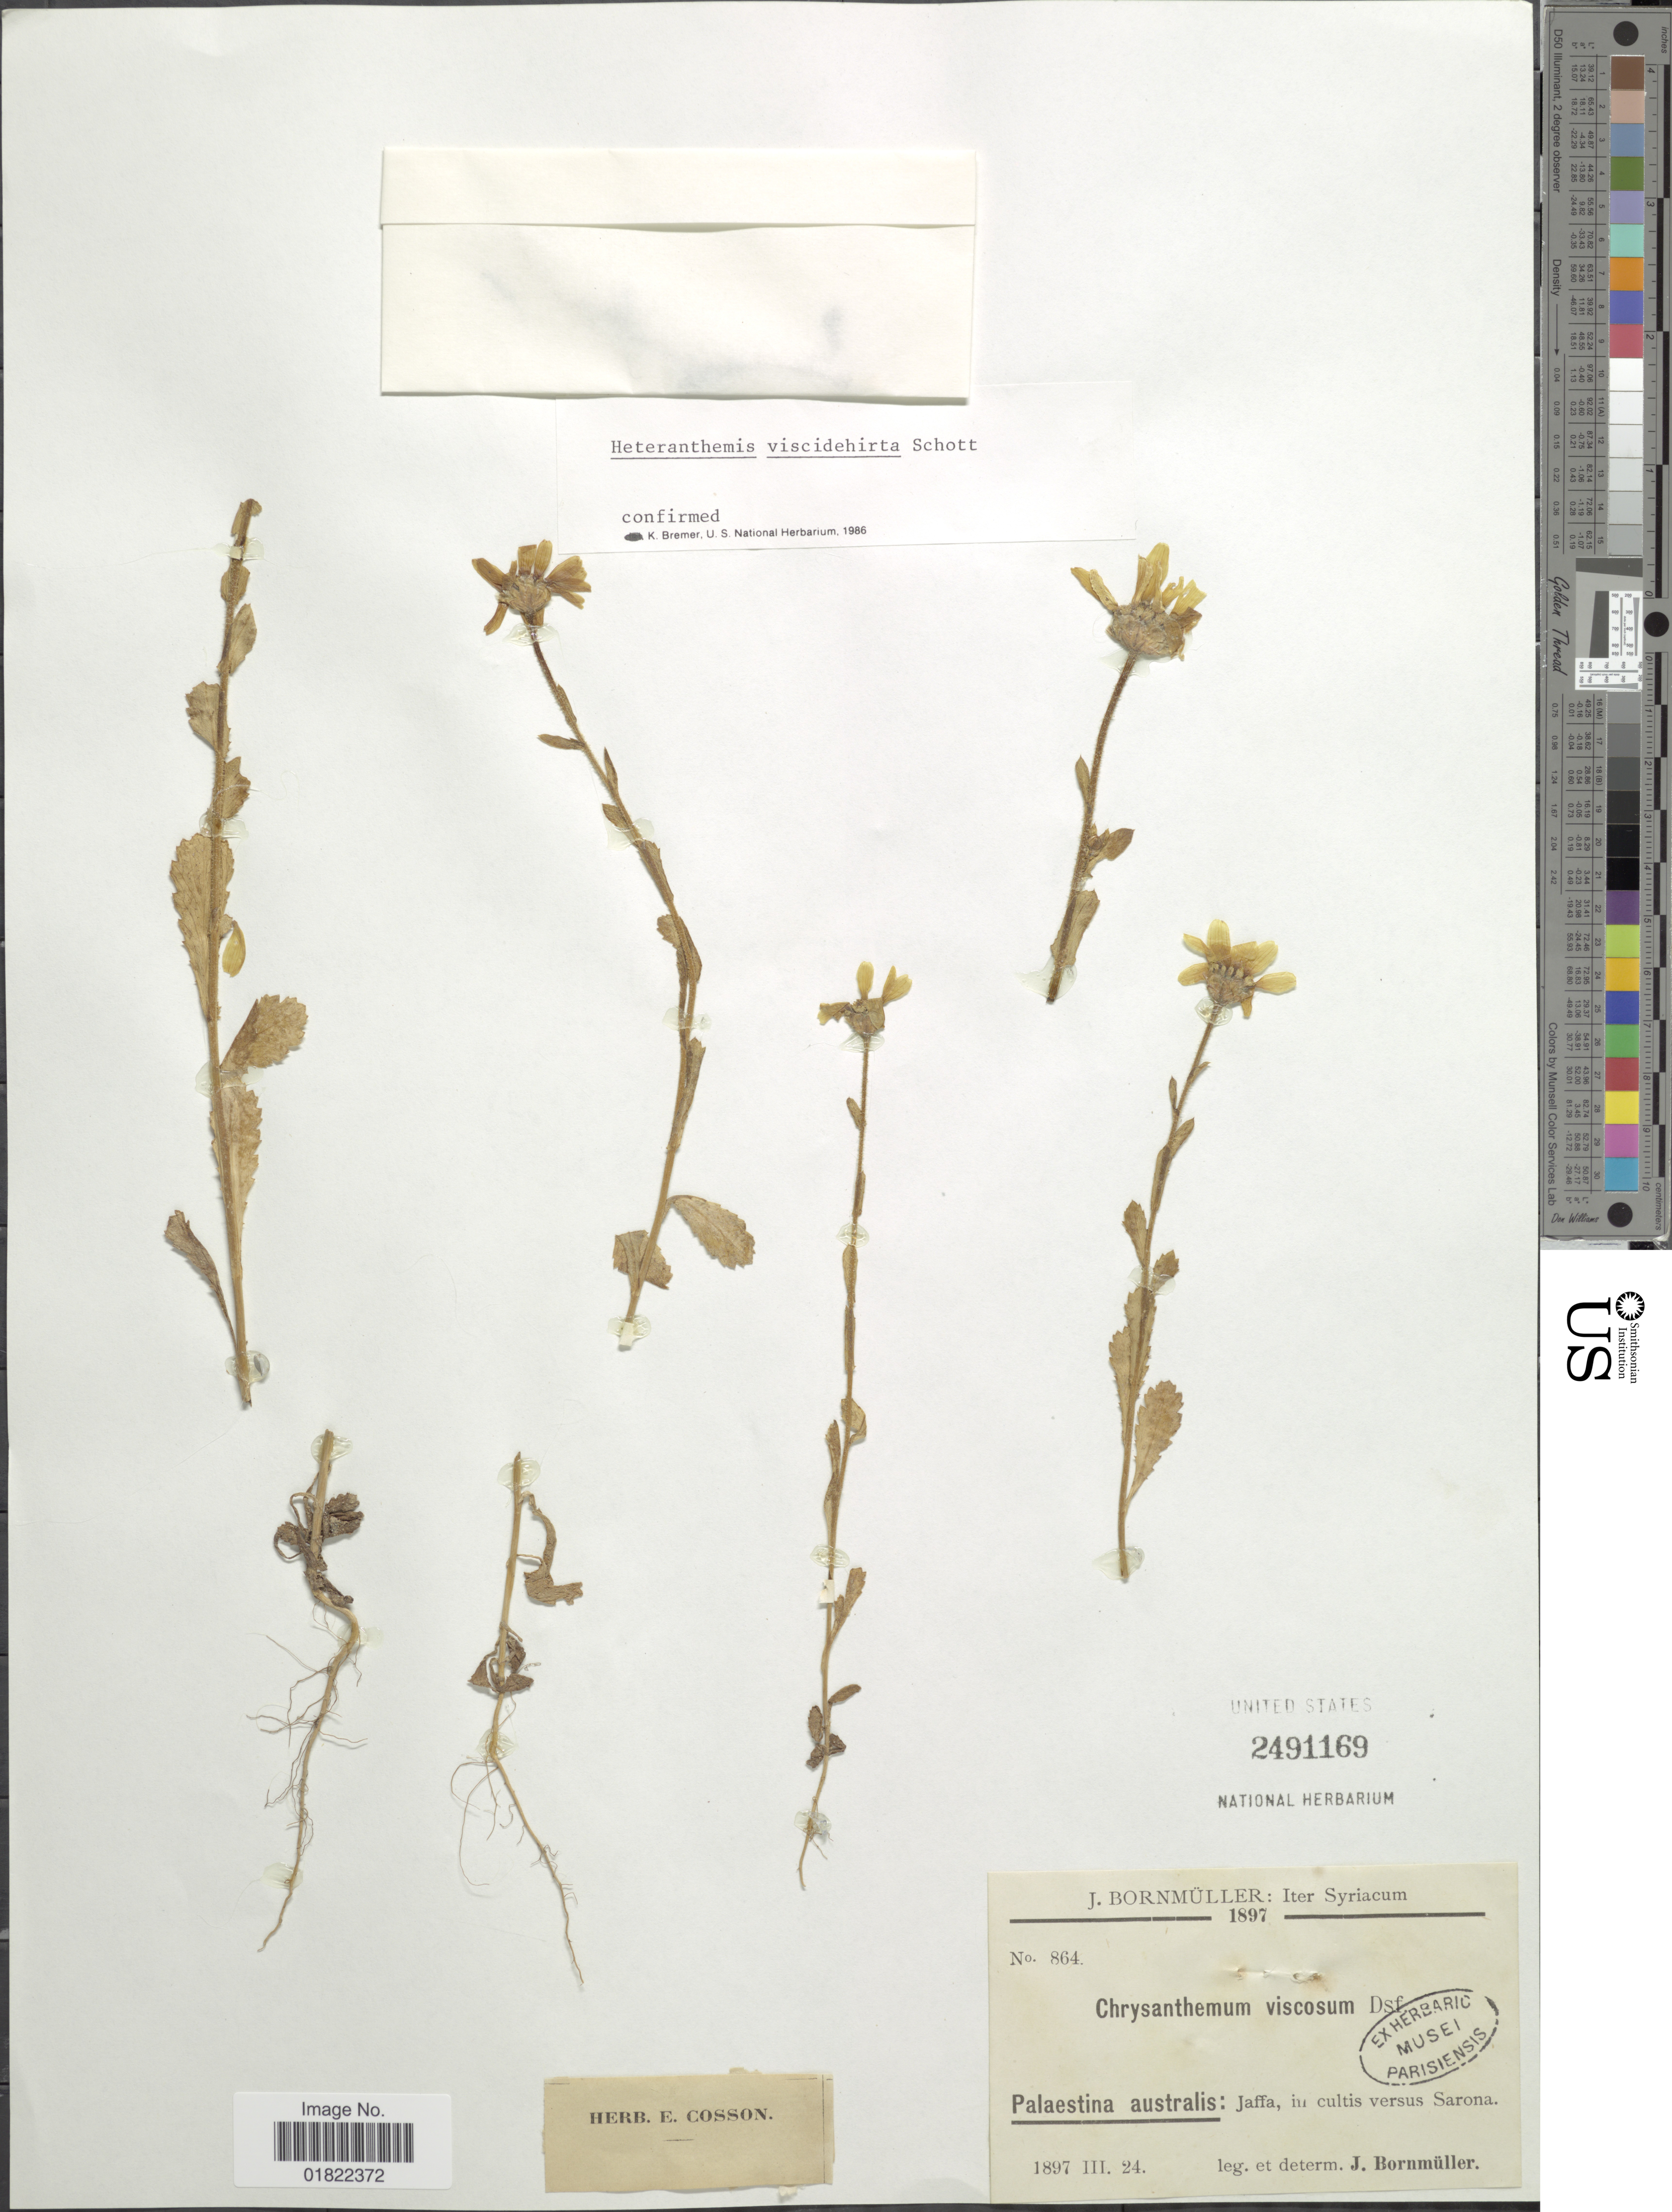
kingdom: Plantae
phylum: Tracheophyta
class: Magnoliopsida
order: Asterales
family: Asteraceae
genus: Heteranthemis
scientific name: Heteranthemis viscidihirta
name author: Schott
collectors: J. Bornmüller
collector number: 864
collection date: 1897-03-24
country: Syria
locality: Iter Syriacum, Palaestina australis: Jaffa, in cultis versus Sarona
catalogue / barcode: US 2491169